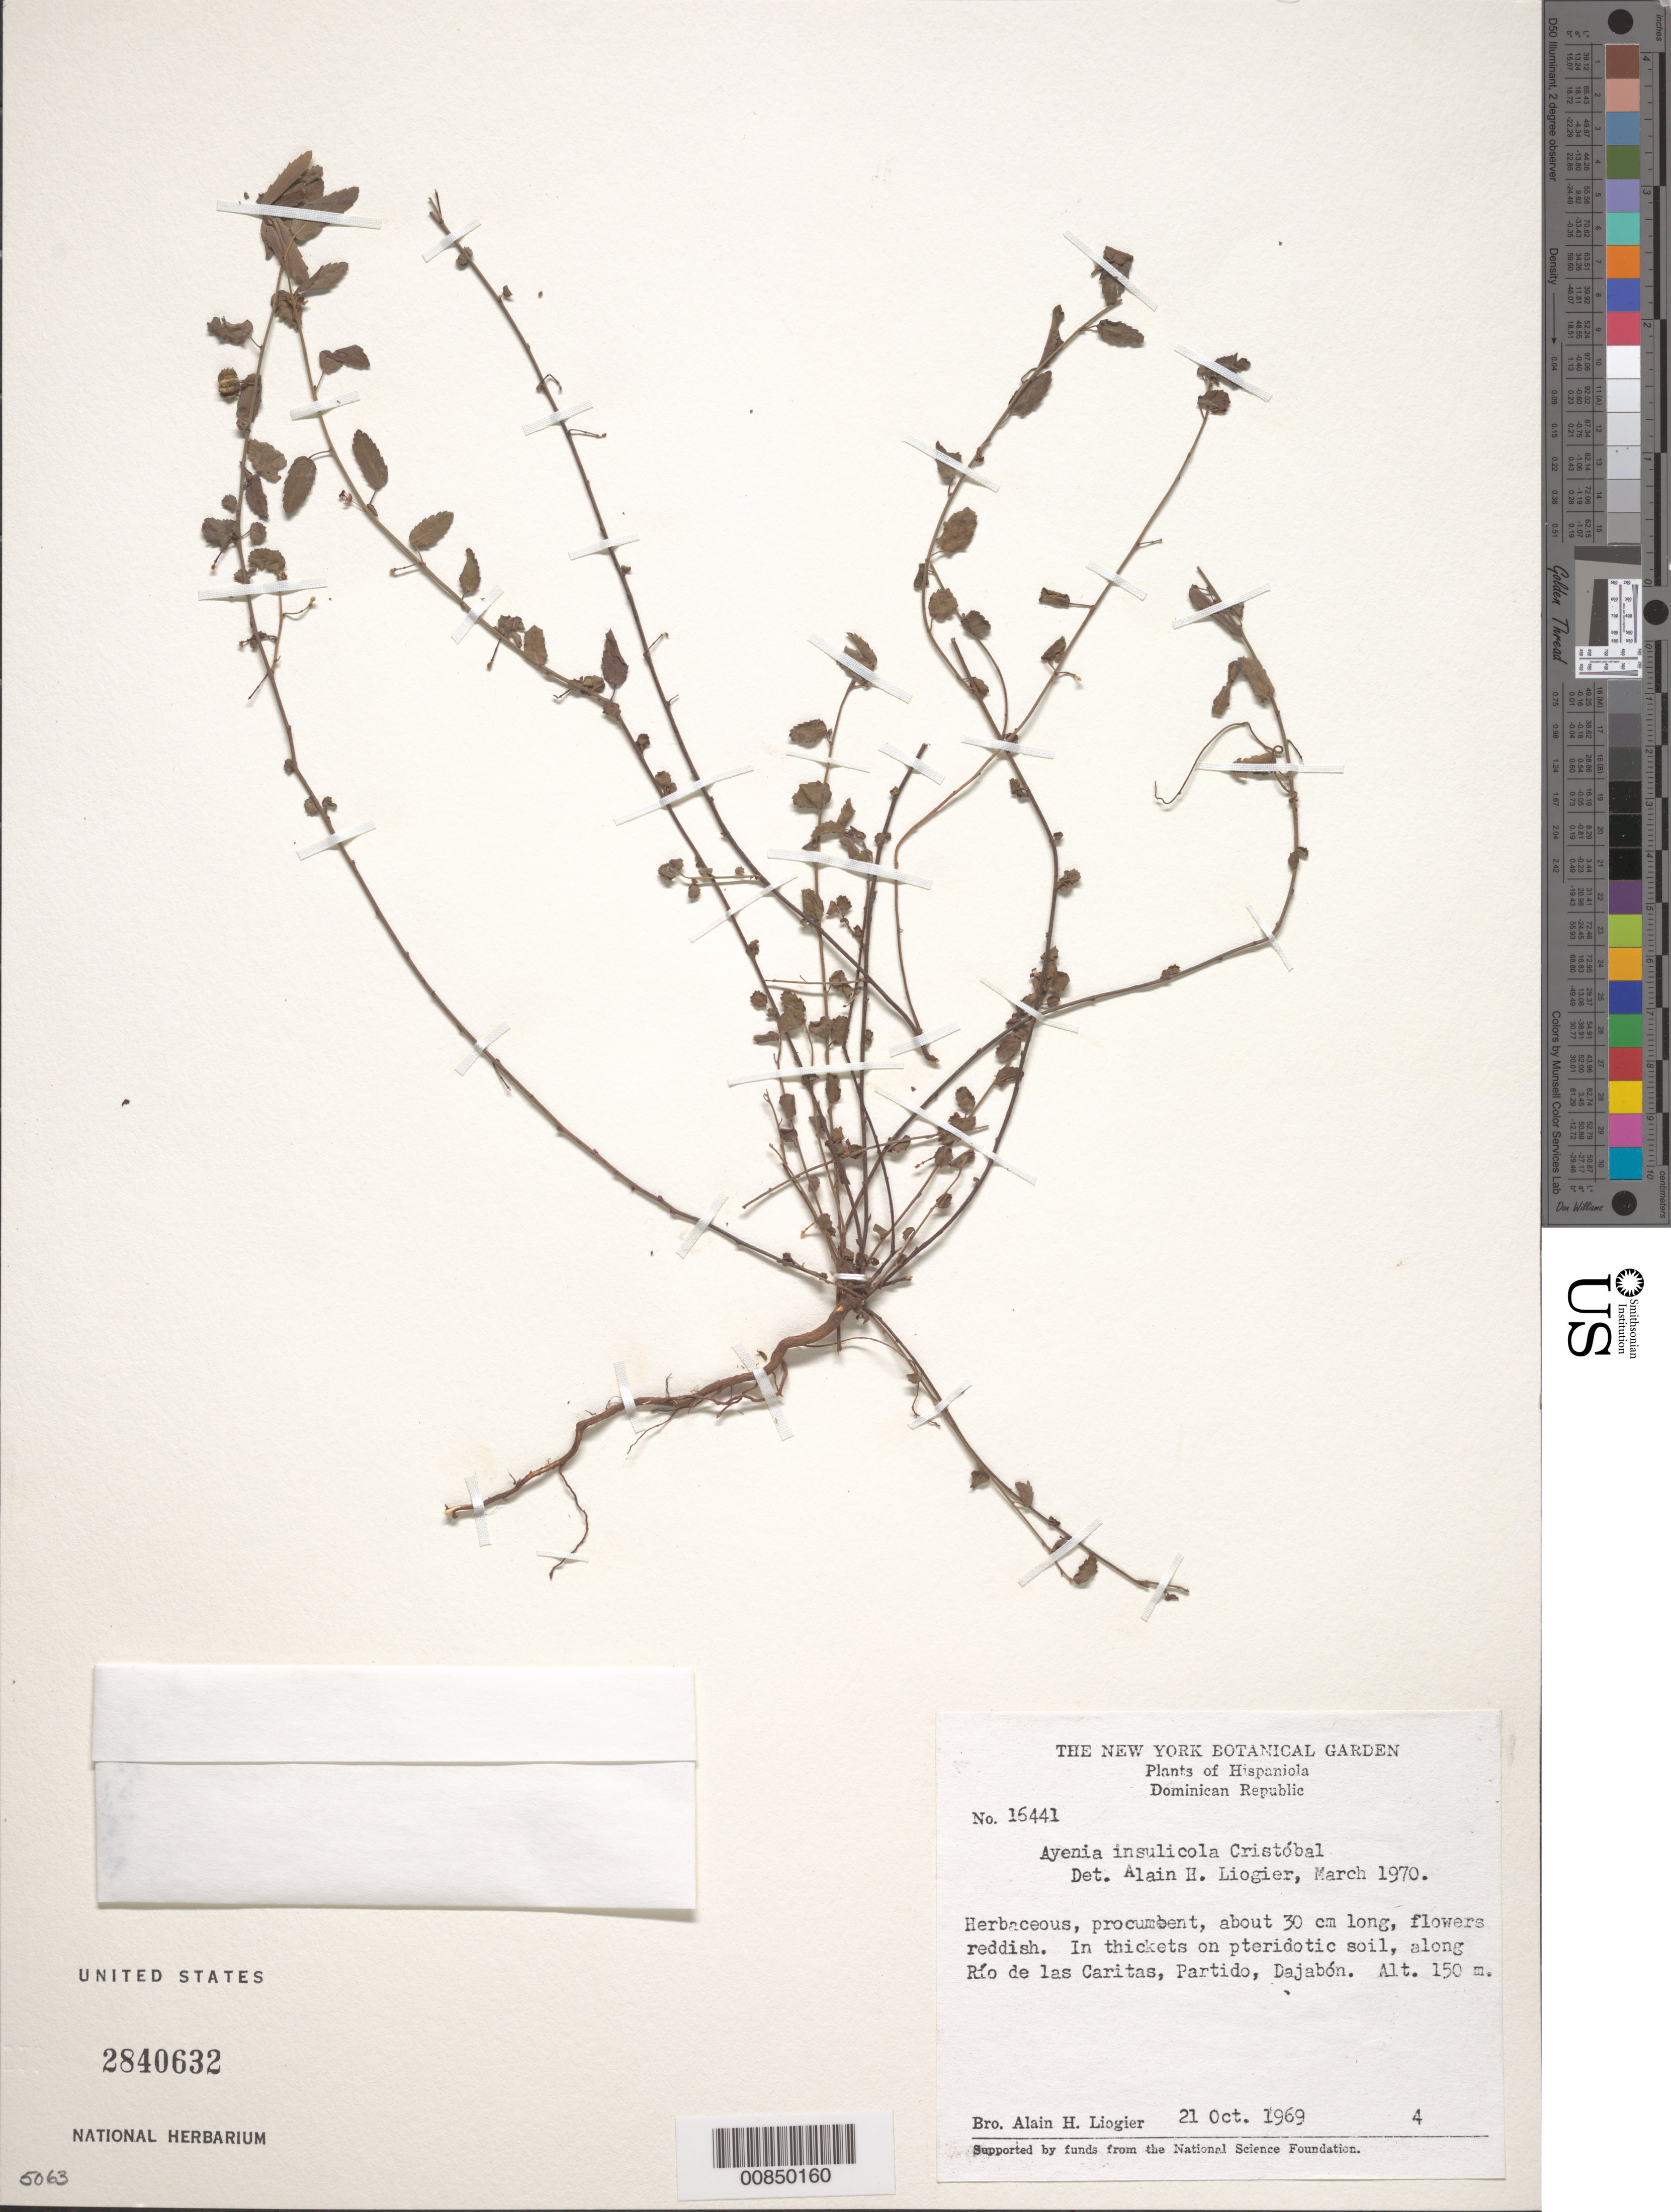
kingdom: Plantae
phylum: Tracheophyta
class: Magnoliopsida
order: Malvales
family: Malvaceae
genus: Ayenia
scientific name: Ayenia insulicola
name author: Cristóbal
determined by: Liogier, Alain H.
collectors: A. H. Liogier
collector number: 16441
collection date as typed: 21 Oct 1969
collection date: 1969-10-21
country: Dominican Republic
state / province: Dajabon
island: Hispaniola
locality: Along Río de las Caritas, Partido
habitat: In thickets on pteridotic soil, along rio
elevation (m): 150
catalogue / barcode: US 2840632